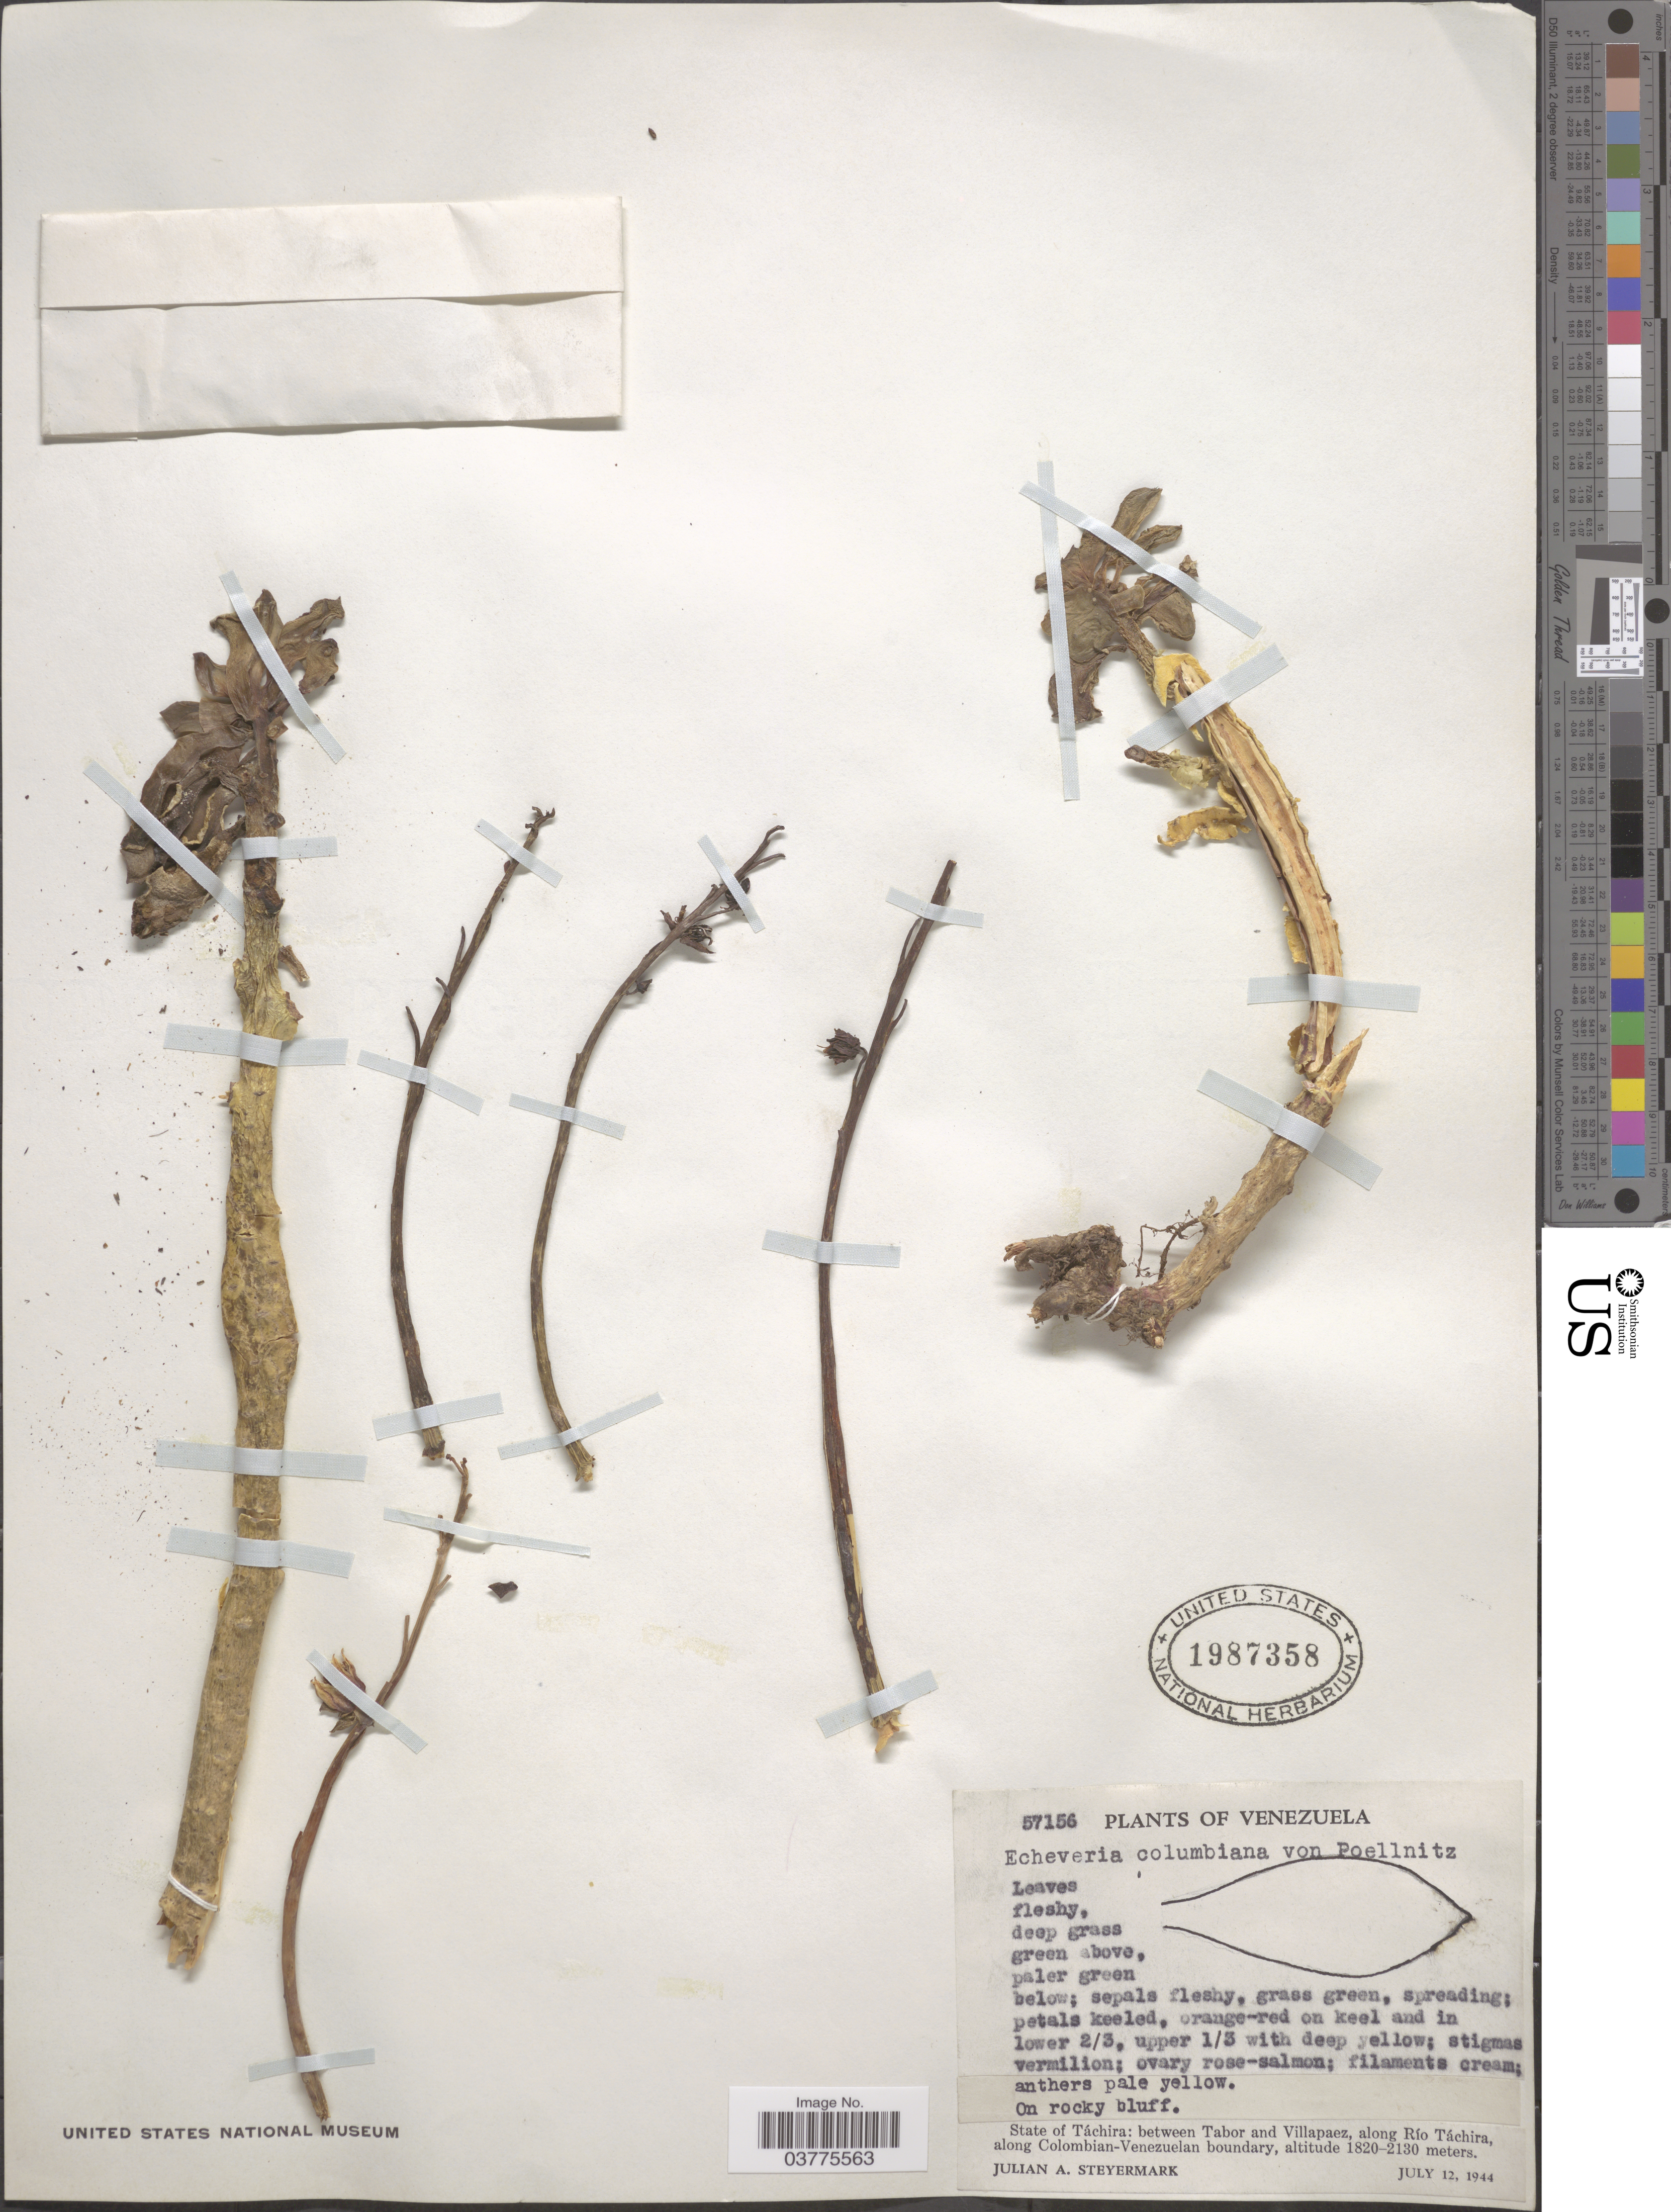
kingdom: Plantae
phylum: Tracheophyta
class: Magnoliopsida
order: Saxifragales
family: Crassulaceae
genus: Echeveria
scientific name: Echeveria columbiana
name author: Poelln.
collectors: J. Steyermark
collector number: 57156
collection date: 1944-07-12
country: Venezuela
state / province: Tachira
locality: Between Tabor and Villapaez, along Río Táchira, along Colombian-Venezuelan boundary.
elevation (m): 1820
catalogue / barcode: US 1987358